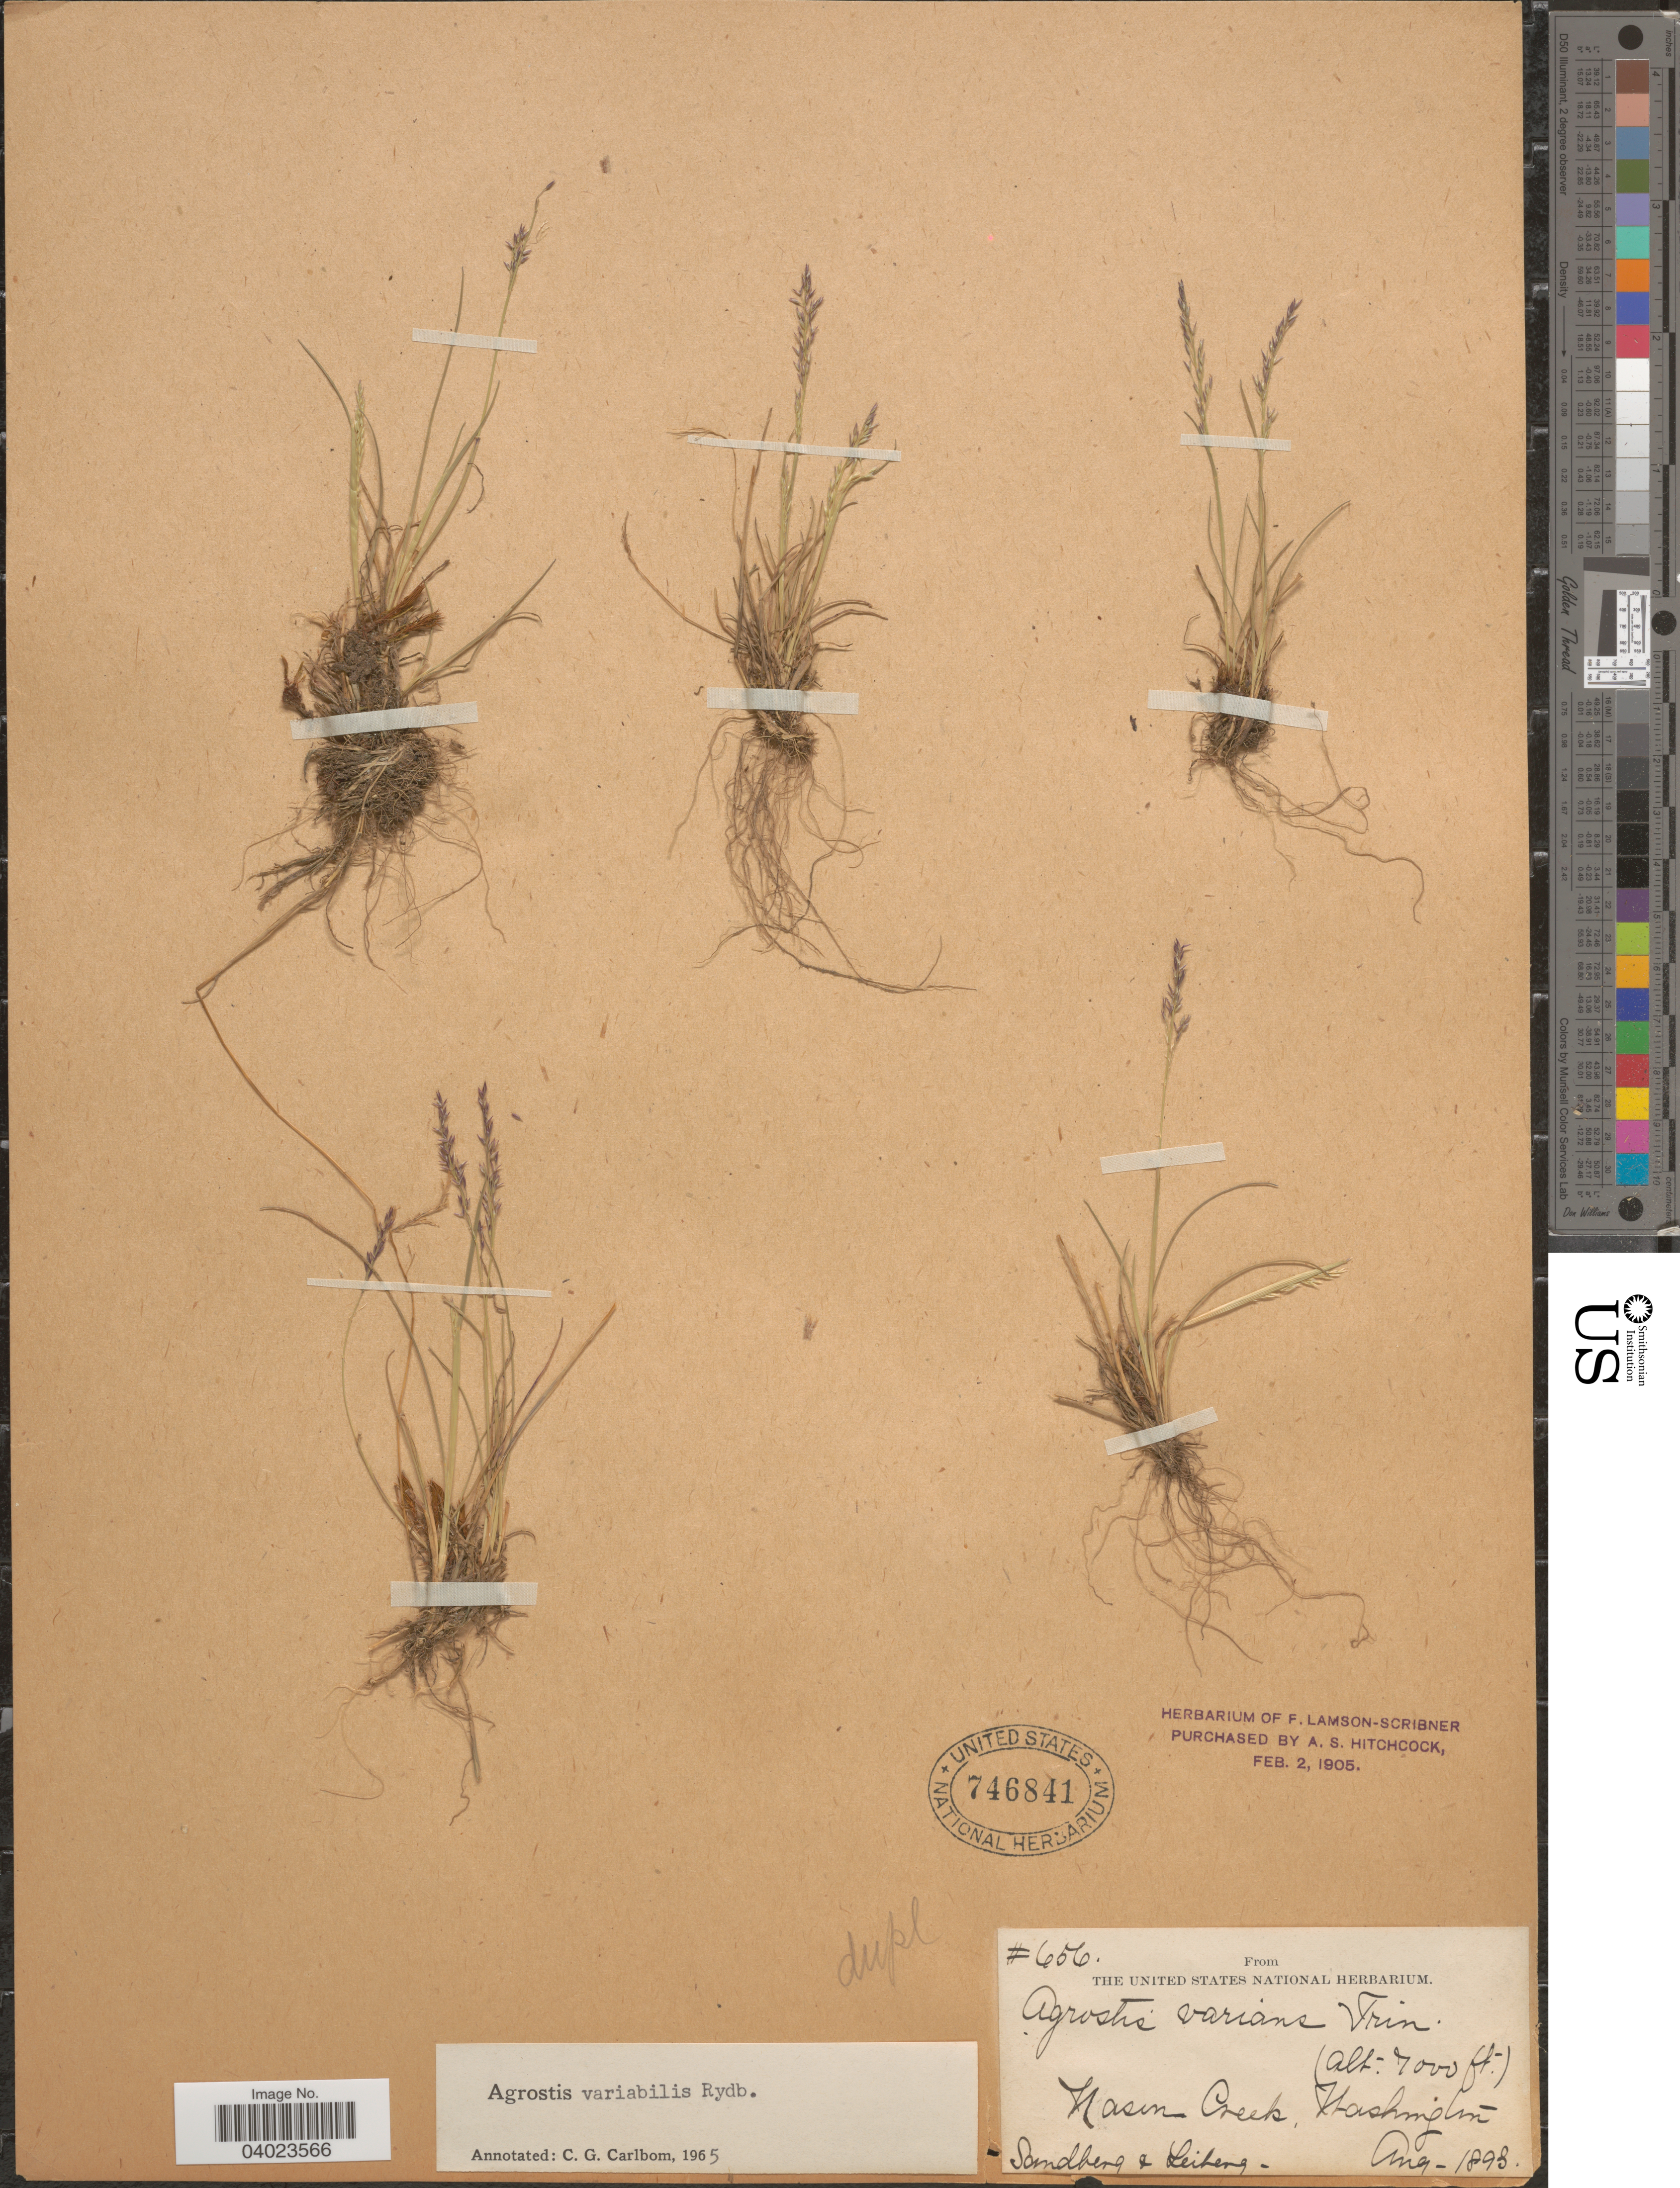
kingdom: Plantae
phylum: Tracheophyta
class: Liliopsida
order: Poales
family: Poaceae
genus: Agrostis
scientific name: Agrostis variabilis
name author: Rydb.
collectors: Sandberg & -. Leiberg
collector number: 656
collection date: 1893-08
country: United States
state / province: Washington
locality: Nason Creek.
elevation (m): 2134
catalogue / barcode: US 746841